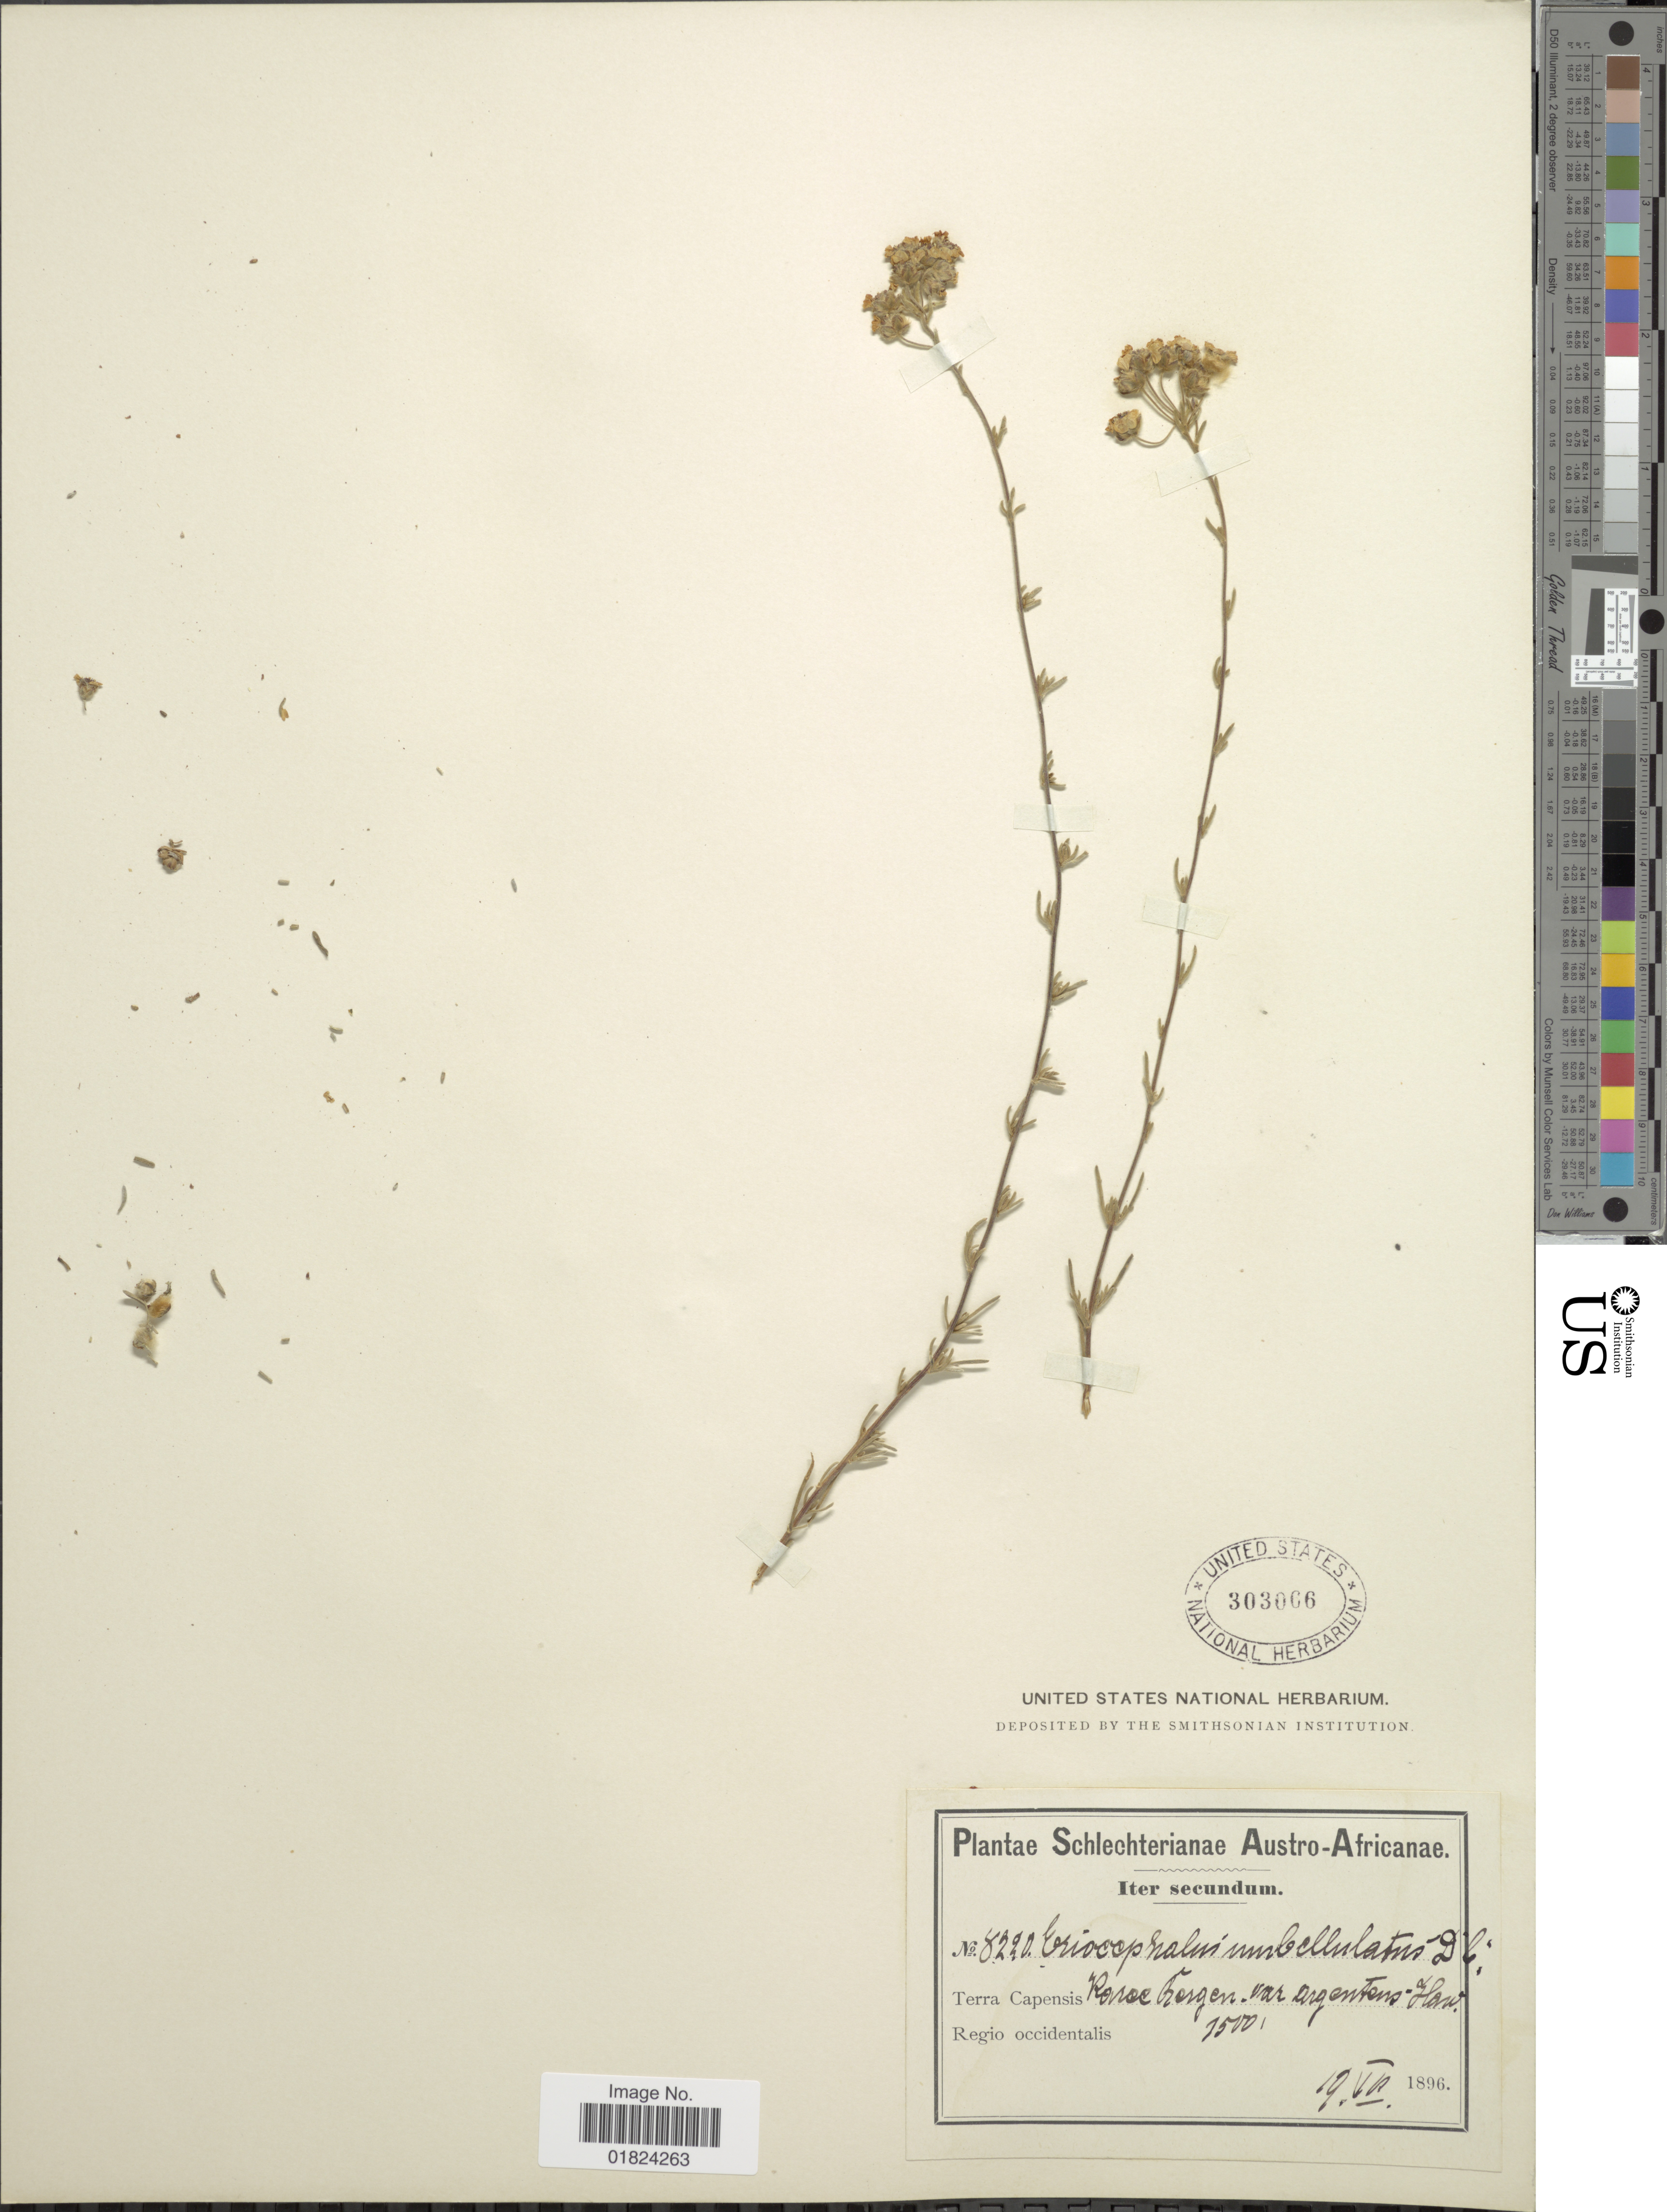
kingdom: Plantae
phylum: Tracheophyta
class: Magnoliopsida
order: Asterales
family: Asteraceae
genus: Eriocephalus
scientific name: Eriocephalus africanus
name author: L.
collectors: Schlechter, --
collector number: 8220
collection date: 1896-07-19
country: South Africa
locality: Austro-Africanae, iter secundum, Terra Capensis Roroc Bergen, regio occidentalis.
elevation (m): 457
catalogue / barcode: US 303066